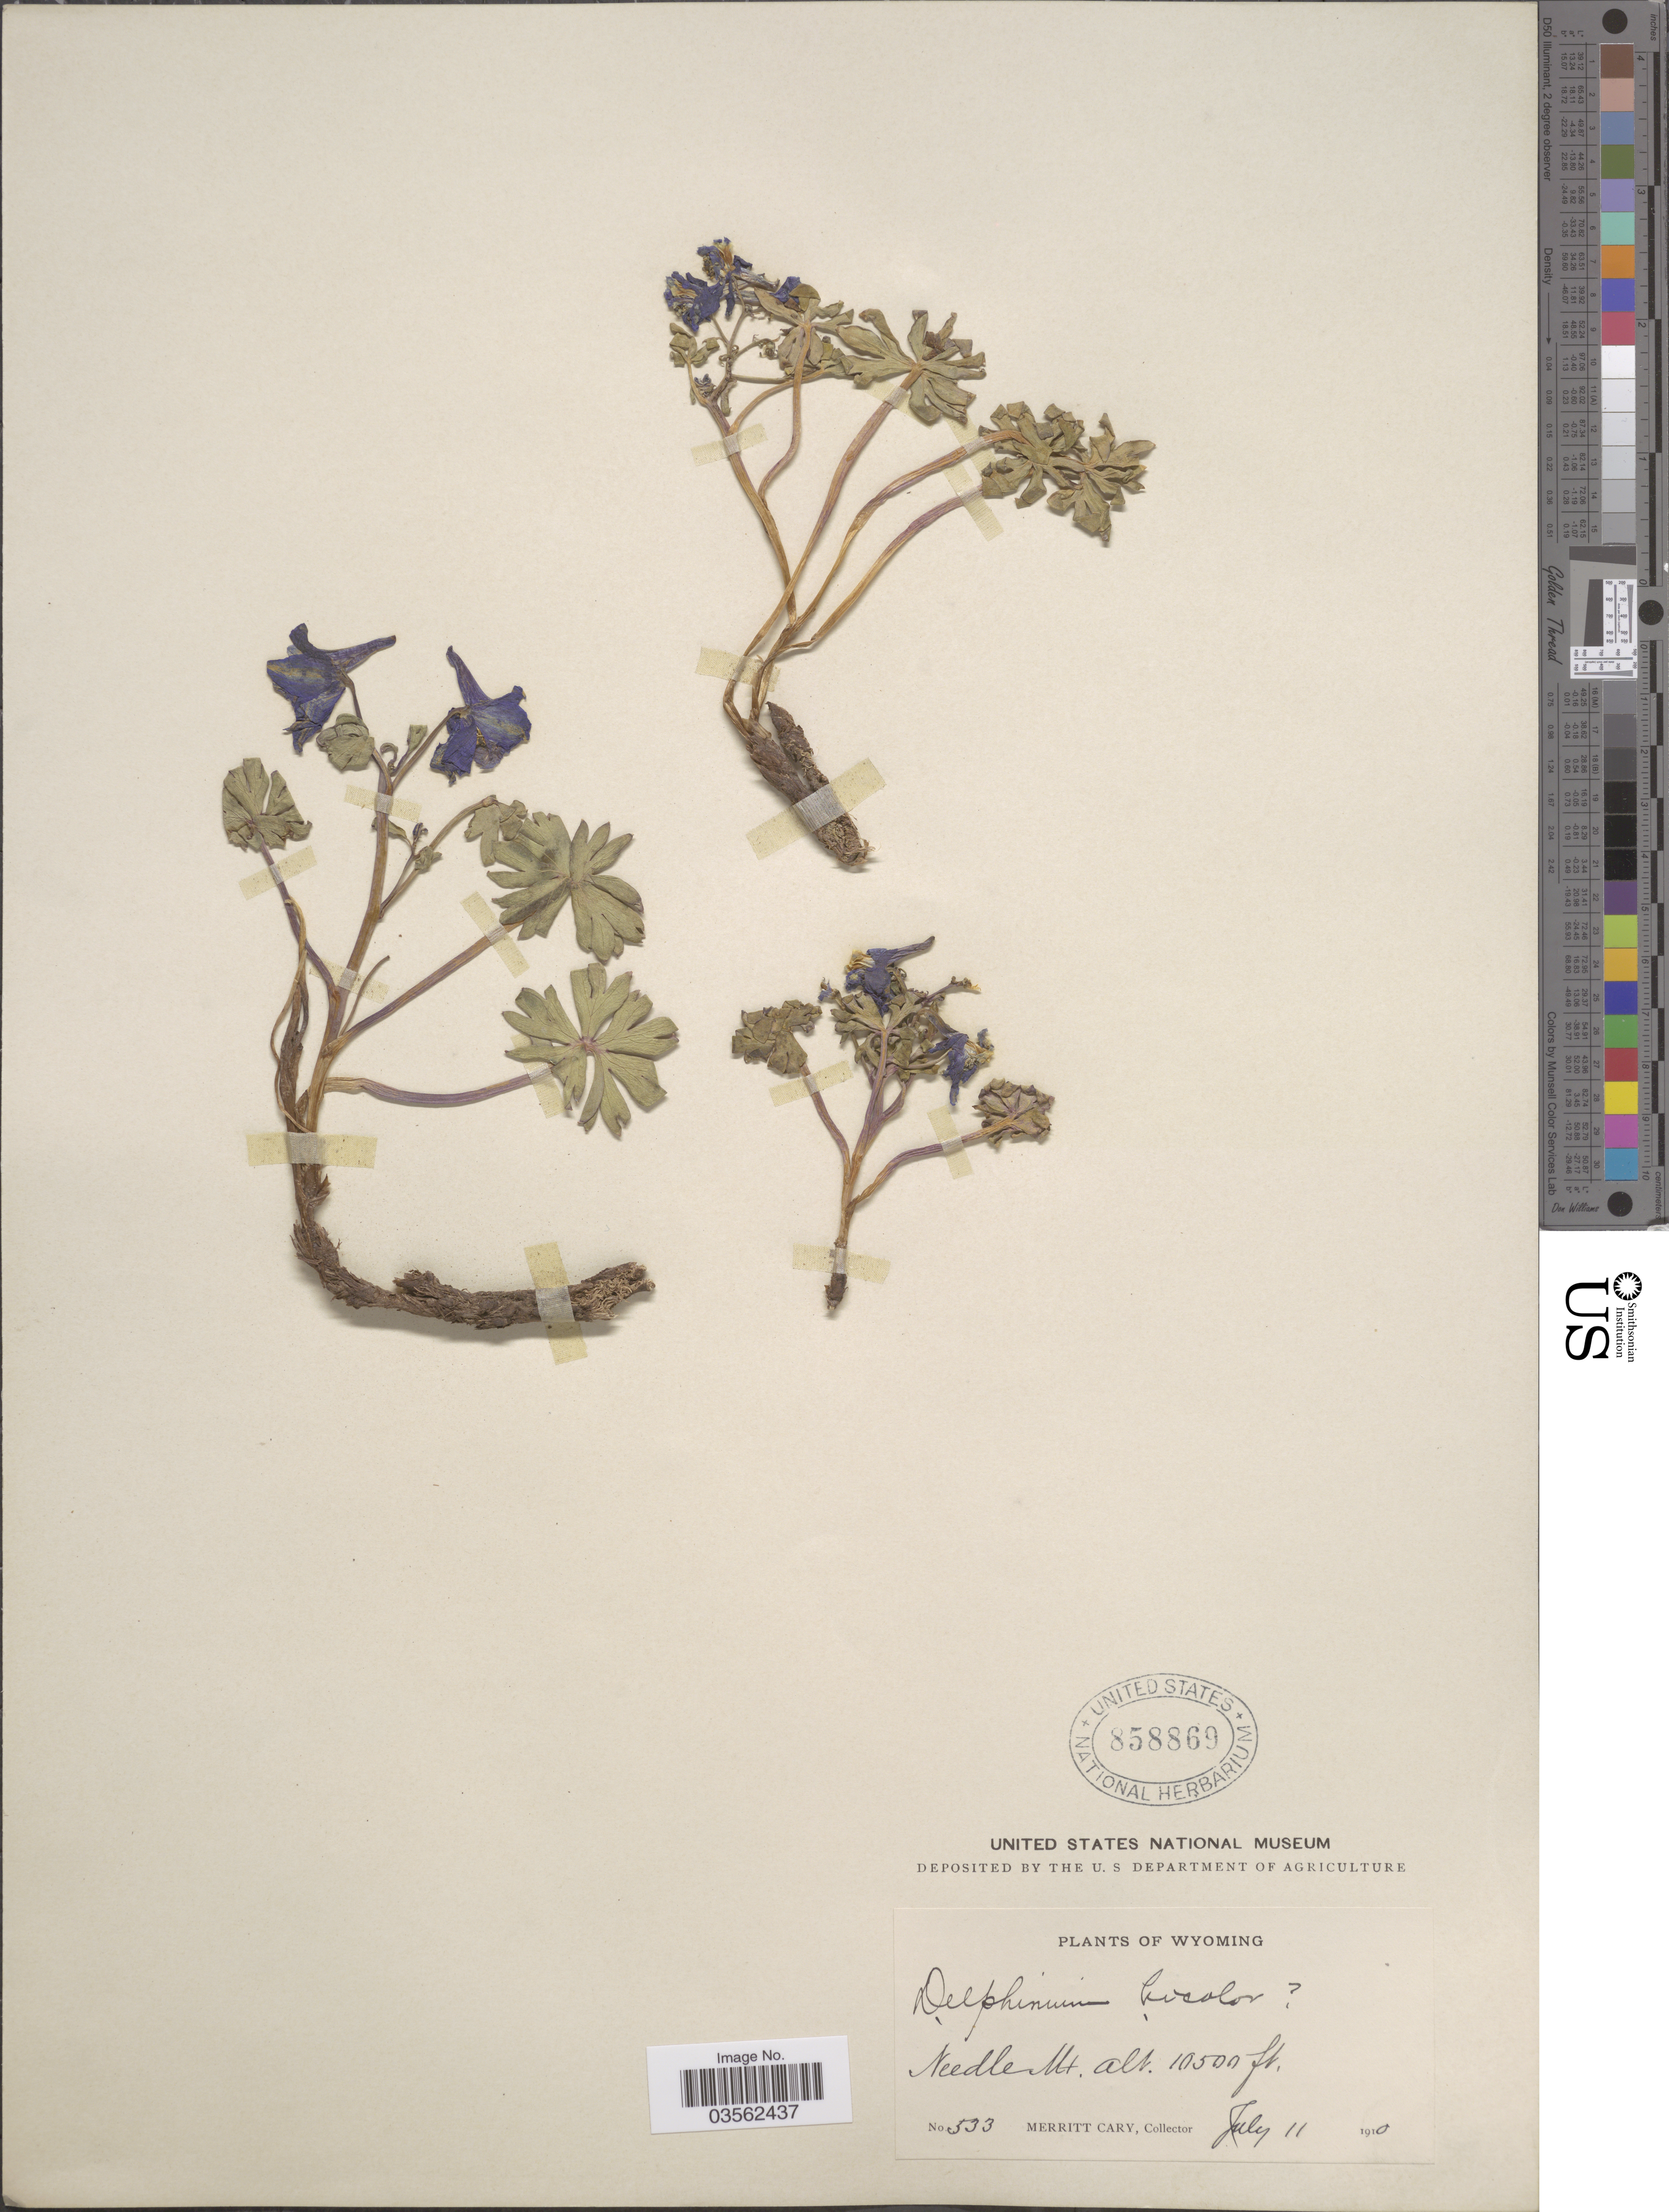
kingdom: Plantae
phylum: Tracheophyta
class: Magnoliopsida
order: Ranunculales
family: Ranunculaceae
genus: Delphinium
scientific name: Delphinium bicolor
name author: Nutt.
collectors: M. Cary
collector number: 533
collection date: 1910-07-11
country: United States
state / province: Wyoming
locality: Needle Mt.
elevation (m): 3200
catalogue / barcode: US 858869